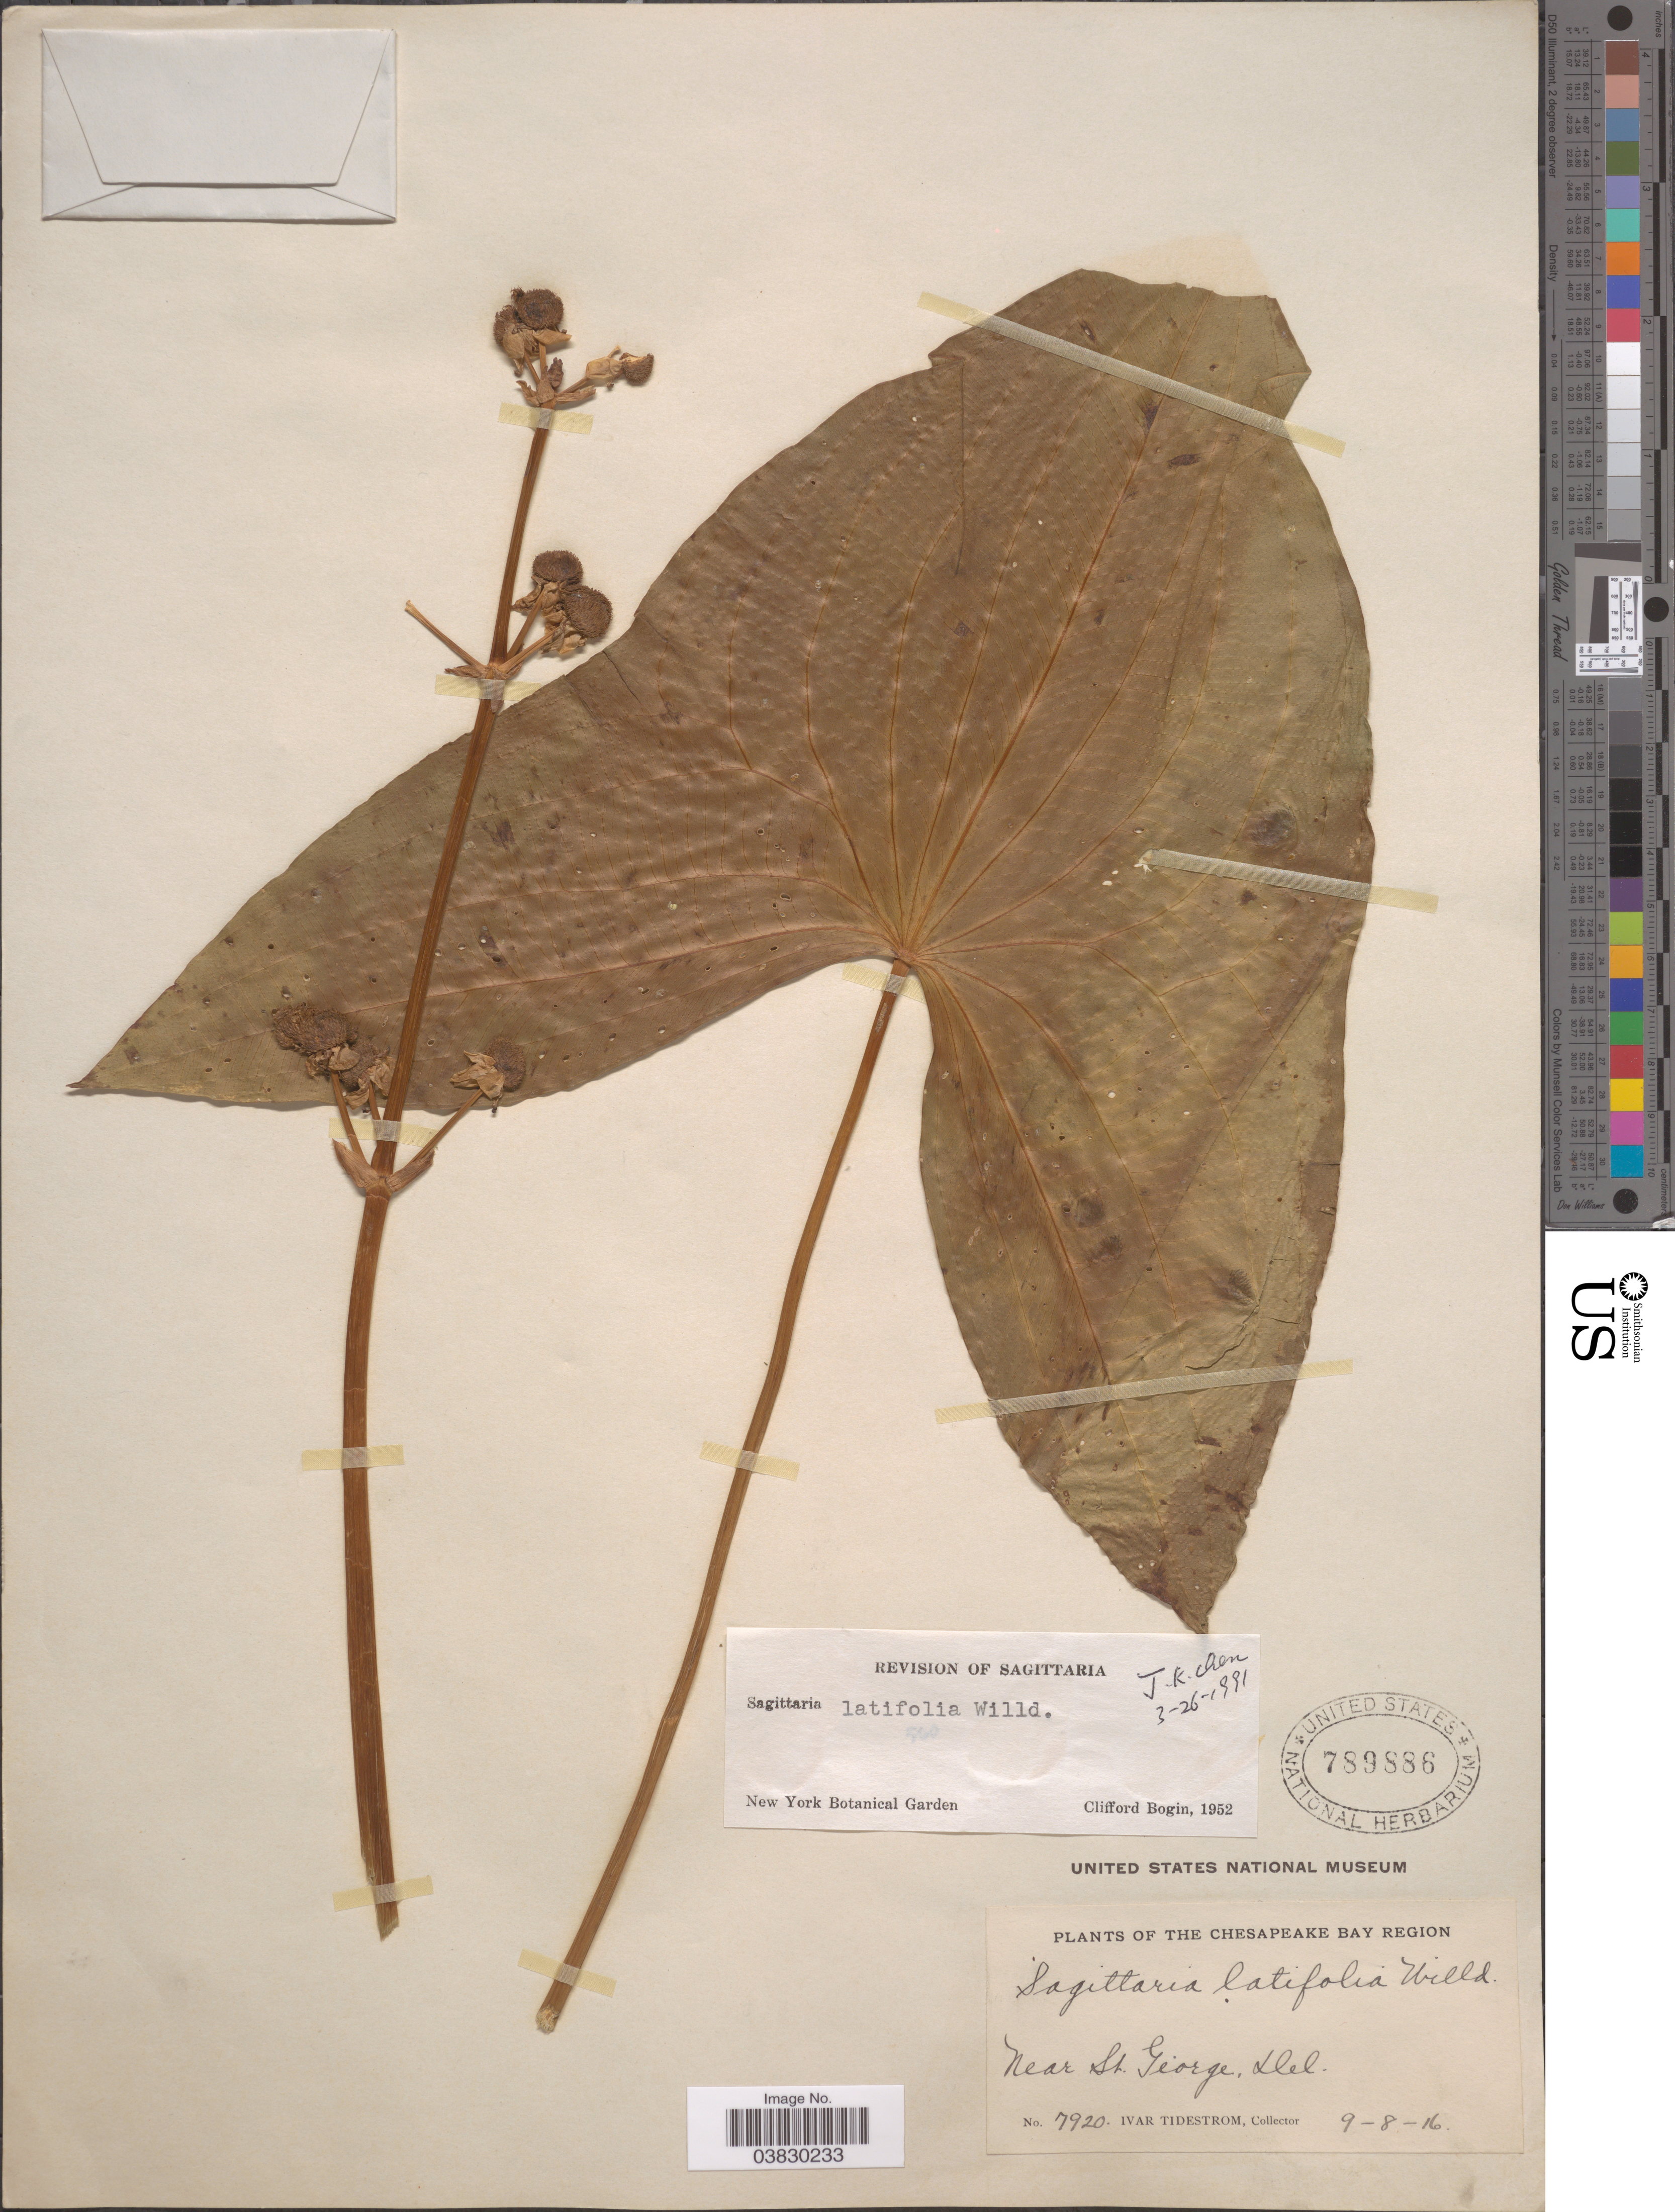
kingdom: Plantae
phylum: Tracheophyta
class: Liliopsida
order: Alismatales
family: Alismataceae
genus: Sagittaria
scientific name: Sagittaria latifolia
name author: Willd.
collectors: I. F. Tidestrom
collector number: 7920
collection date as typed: Transcribed d/m/y: 8/9/16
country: United States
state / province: Delaware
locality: The Chesapeake Bay Region. Near St. George.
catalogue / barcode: US 789886